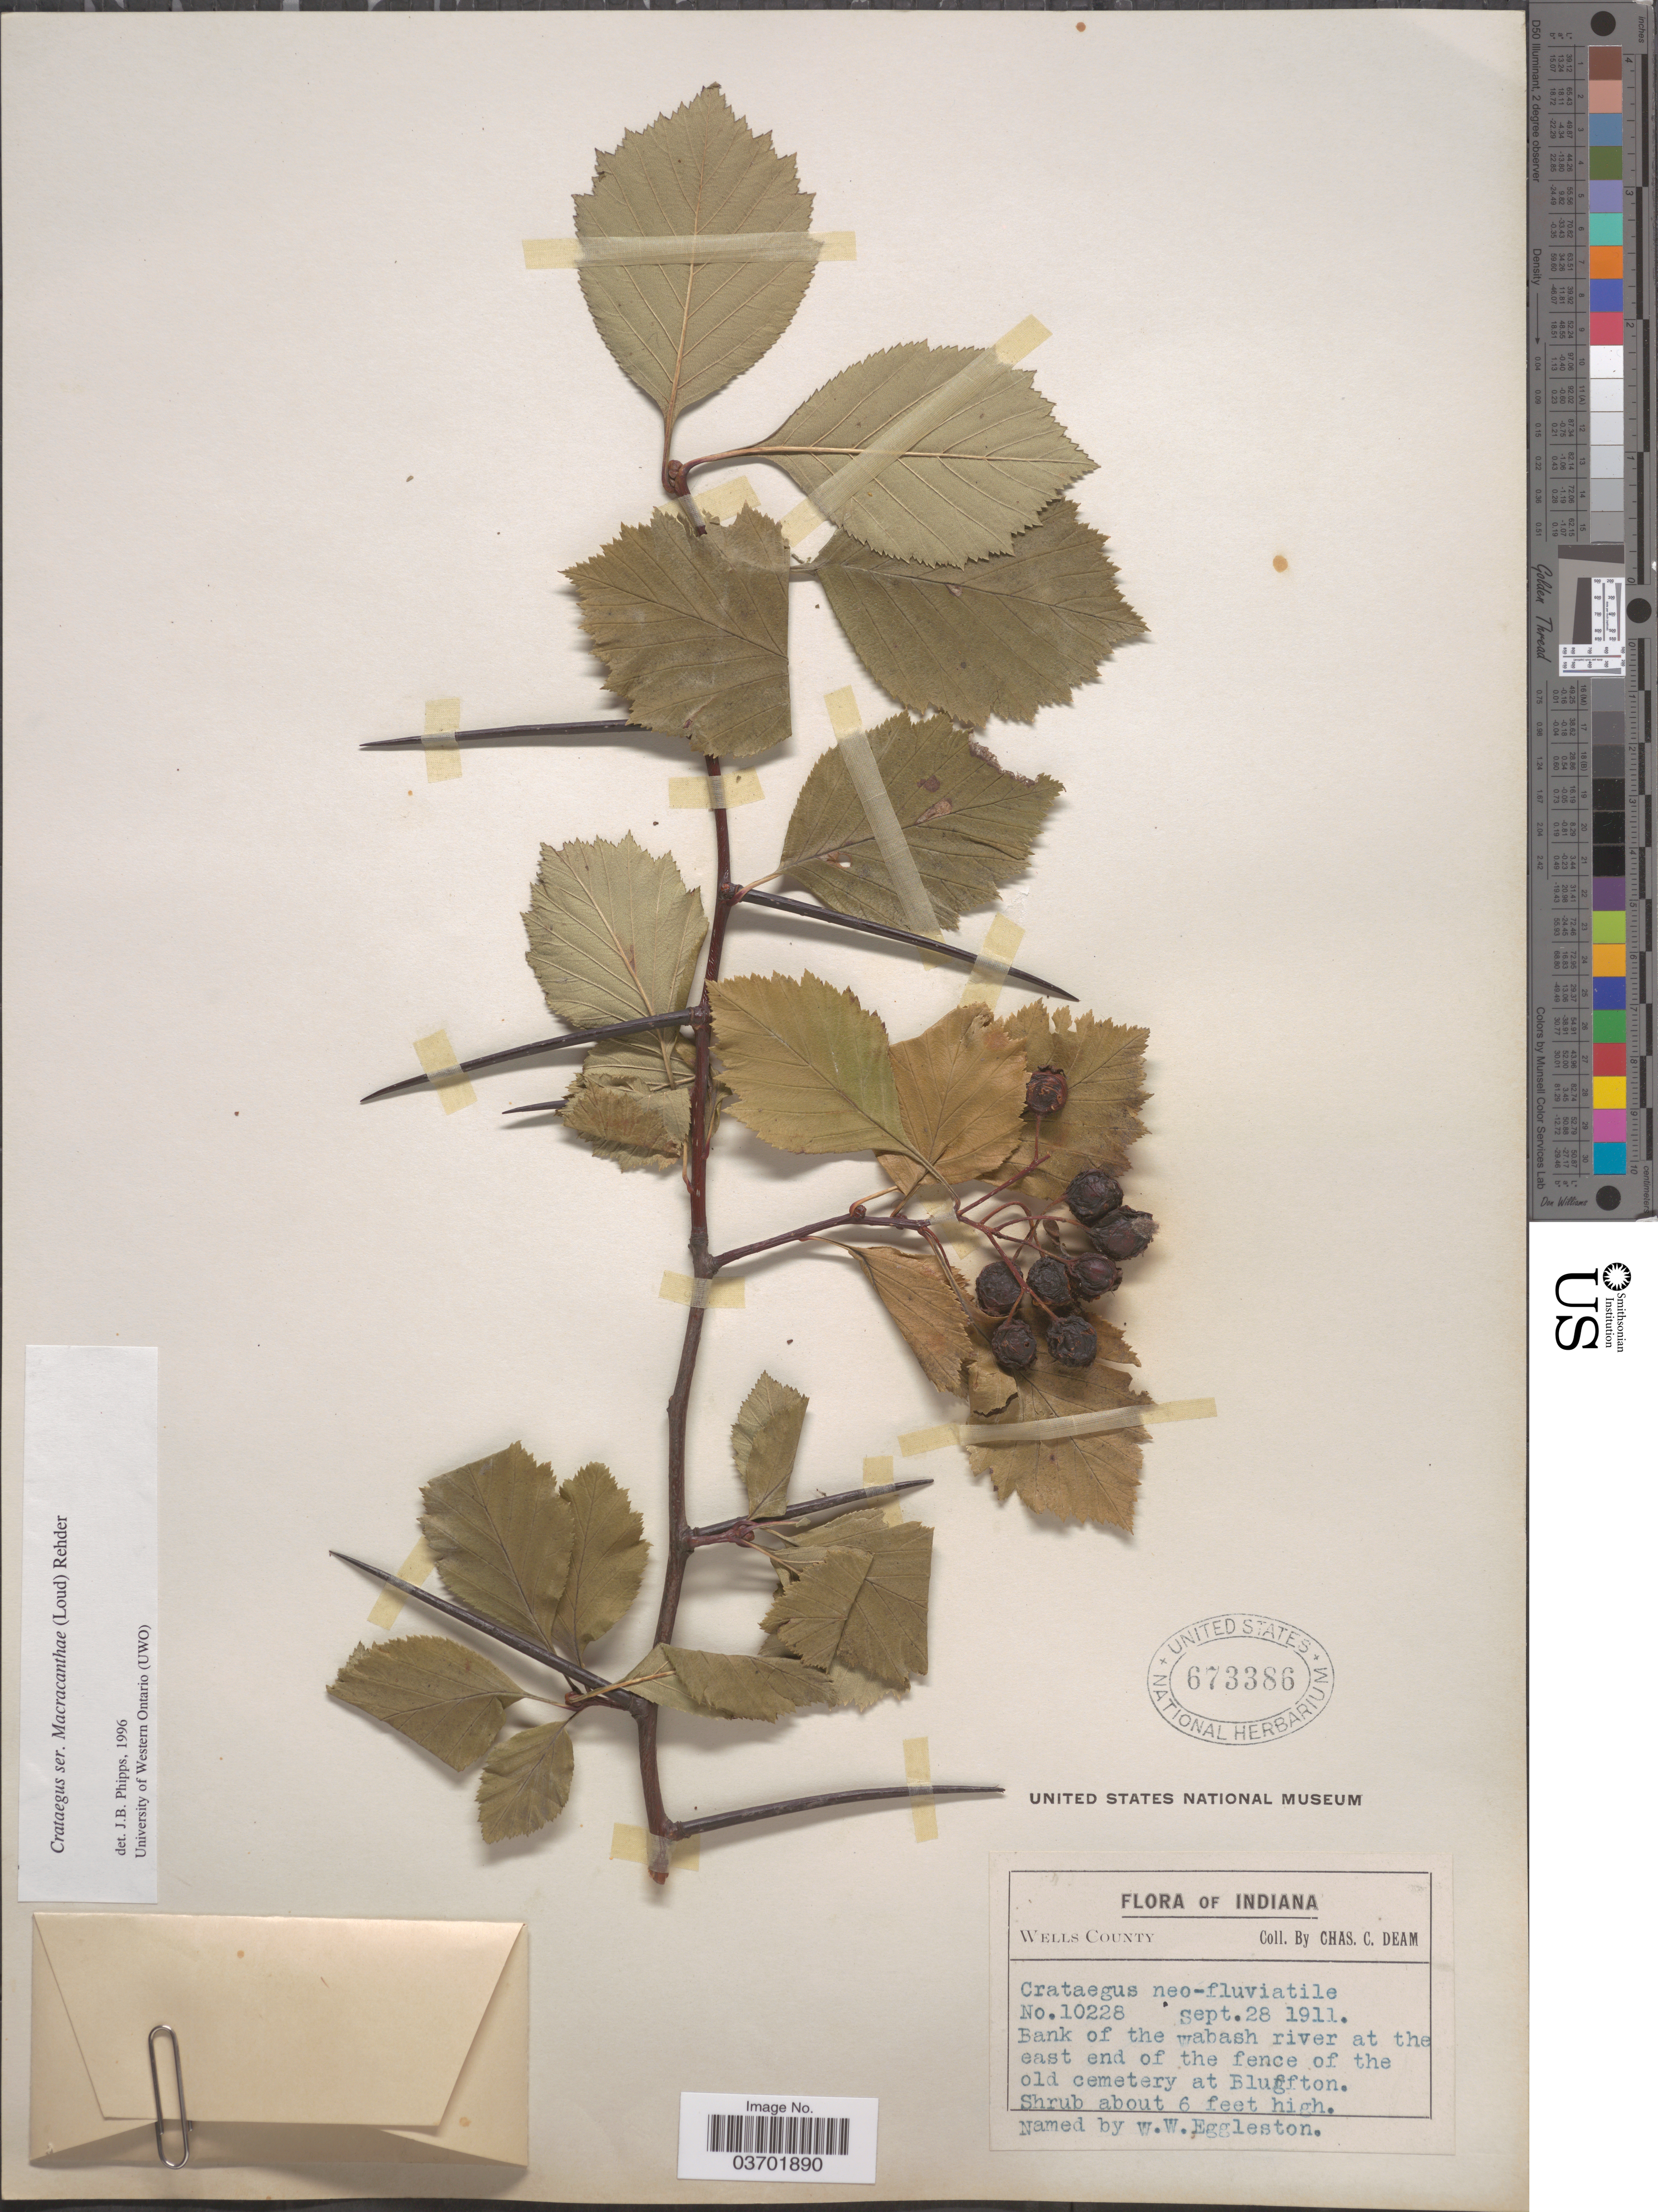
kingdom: Plantae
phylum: Tracheophyta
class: Magnoliopsida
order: Rosales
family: Rosaceae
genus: Crataegus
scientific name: Crataegus succulenta var. neofluvialis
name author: Schrad. ex Link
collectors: C. C. Deam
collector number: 10228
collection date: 1911-09-28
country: United States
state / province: Indiana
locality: Wells County. Bank of the Wabash river at the east end of the fence of the old cemetery at Bluffton.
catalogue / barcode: US 673386